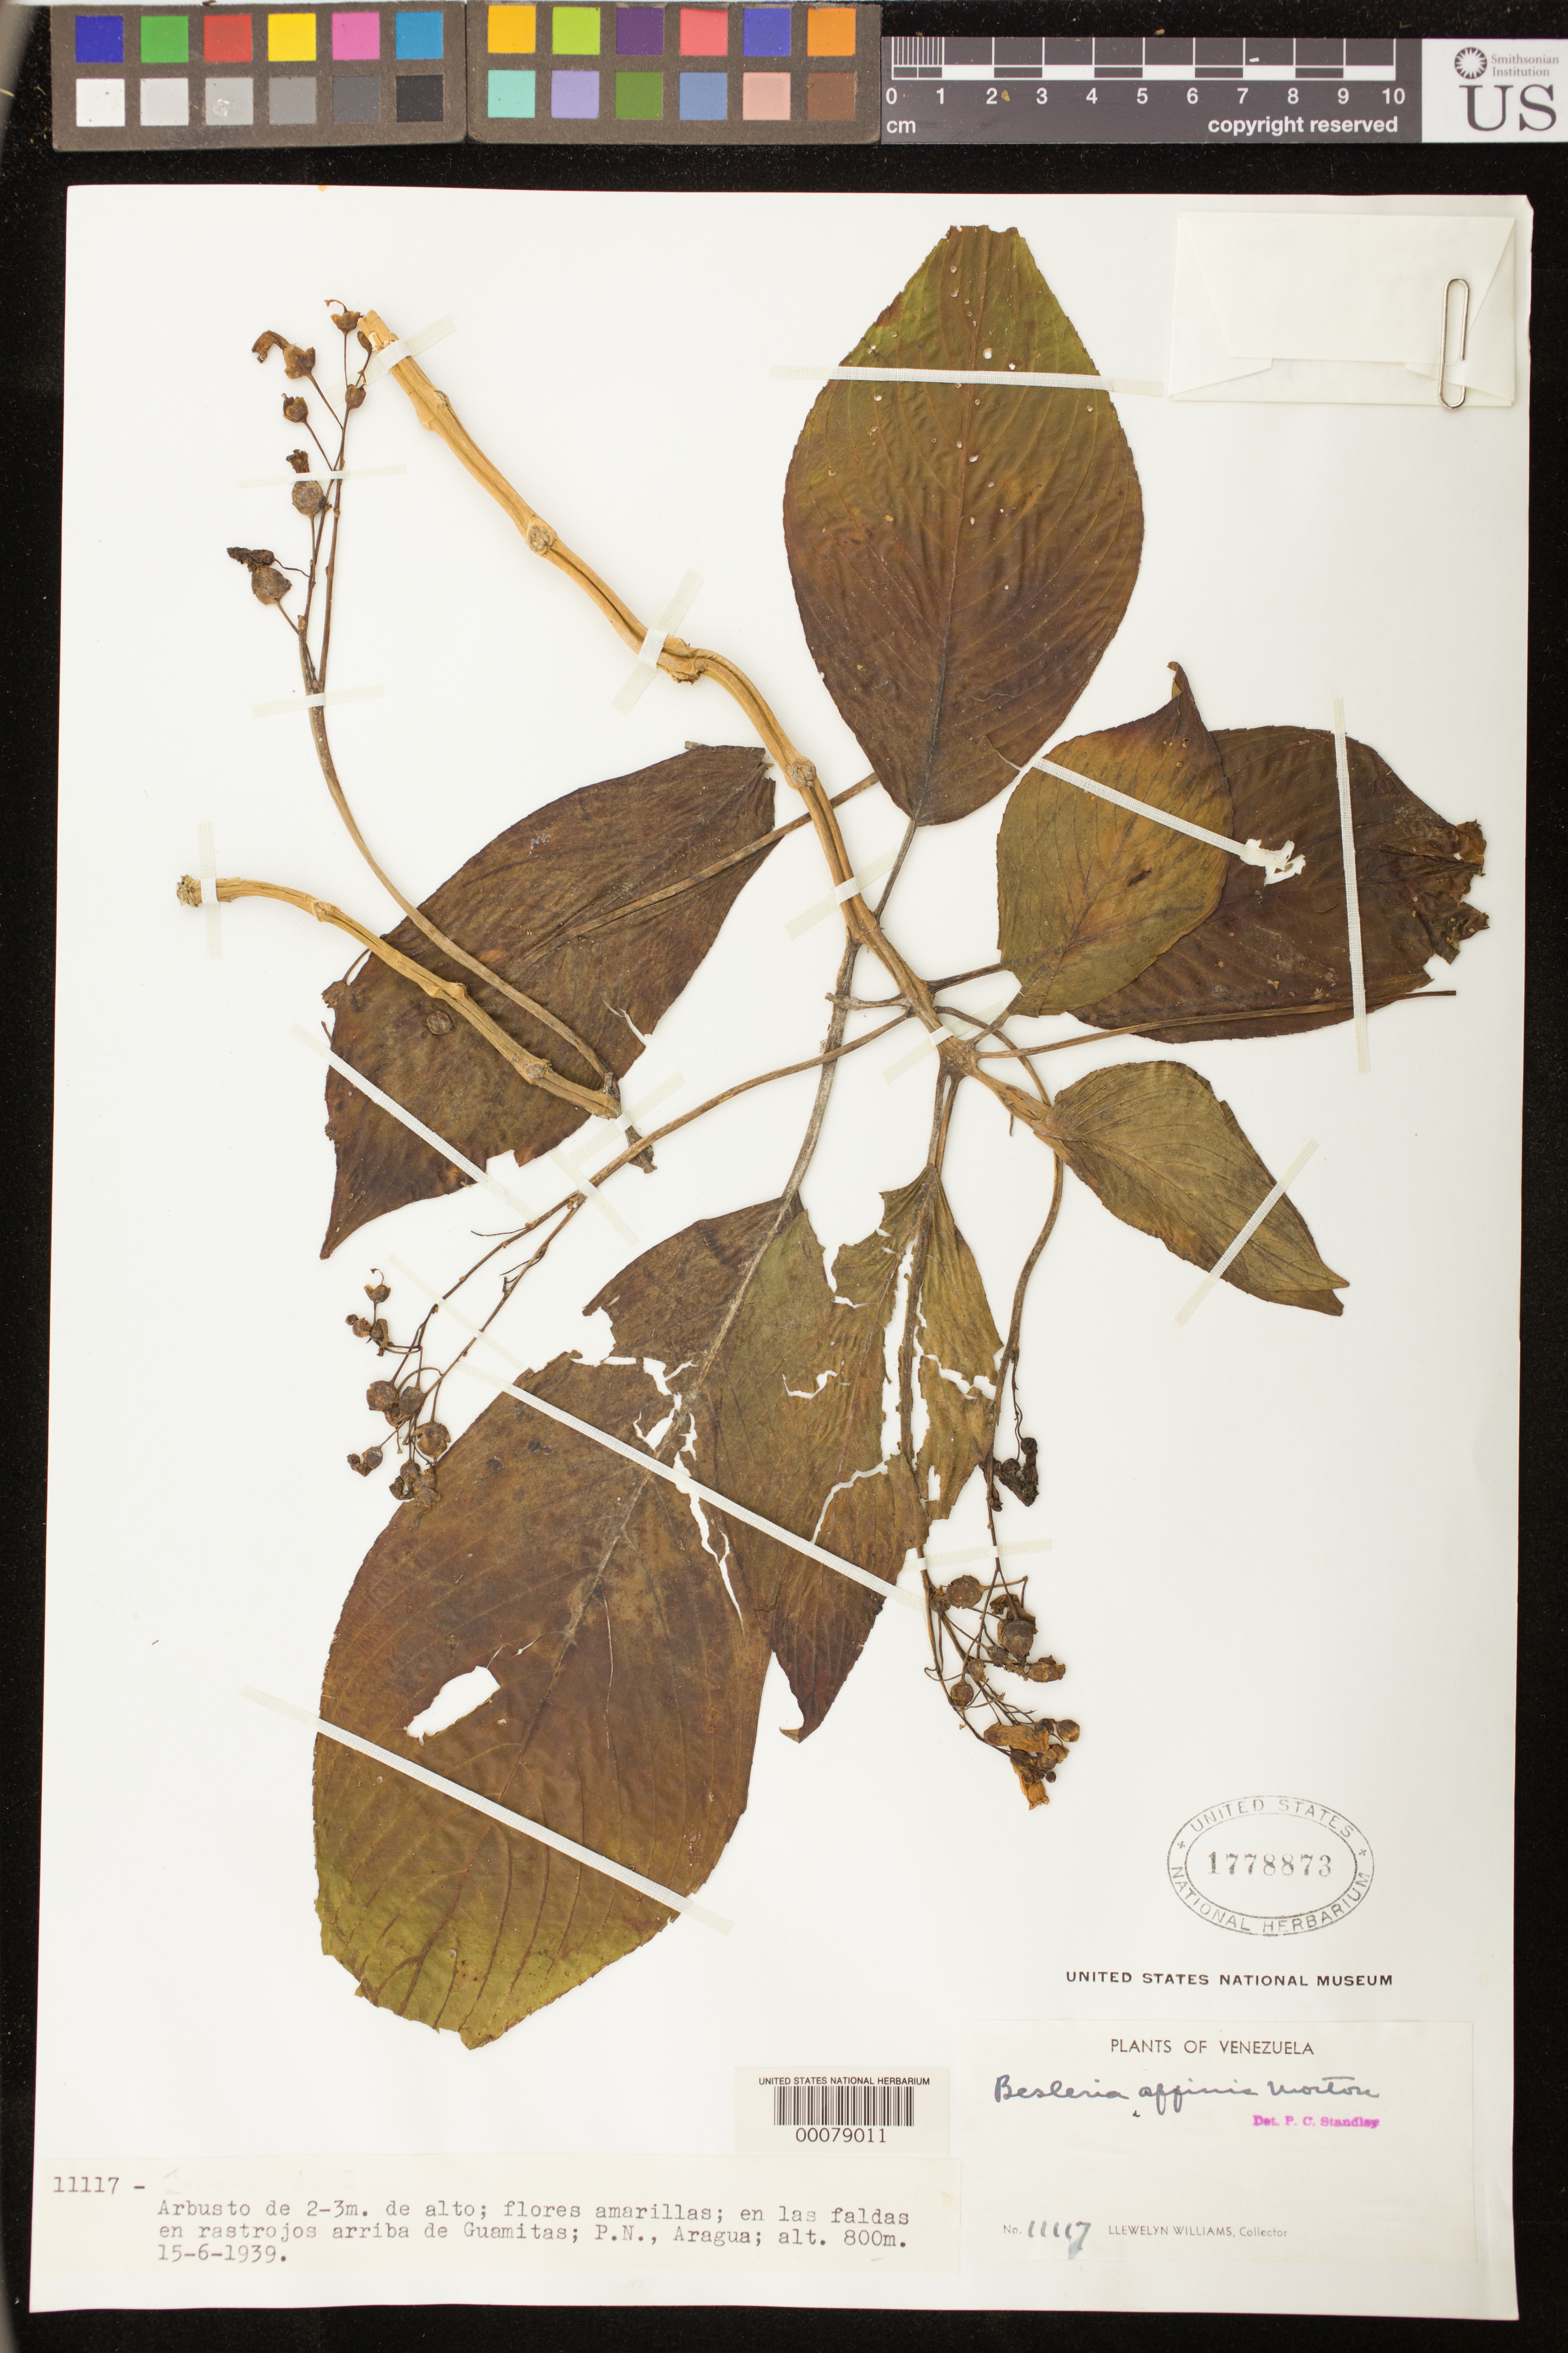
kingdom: Plantae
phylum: Tracheophyta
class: Magnoliopsida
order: Lamiales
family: Gesneriaceae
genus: Besleria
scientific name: Besleria affinis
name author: C.V. Morton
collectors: L. Williams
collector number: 11117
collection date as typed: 15 Jun 1939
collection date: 1939-06-15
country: Venezuela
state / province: Aragua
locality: In the foothills above Guamitas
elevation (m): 800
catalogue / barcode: US 1778873